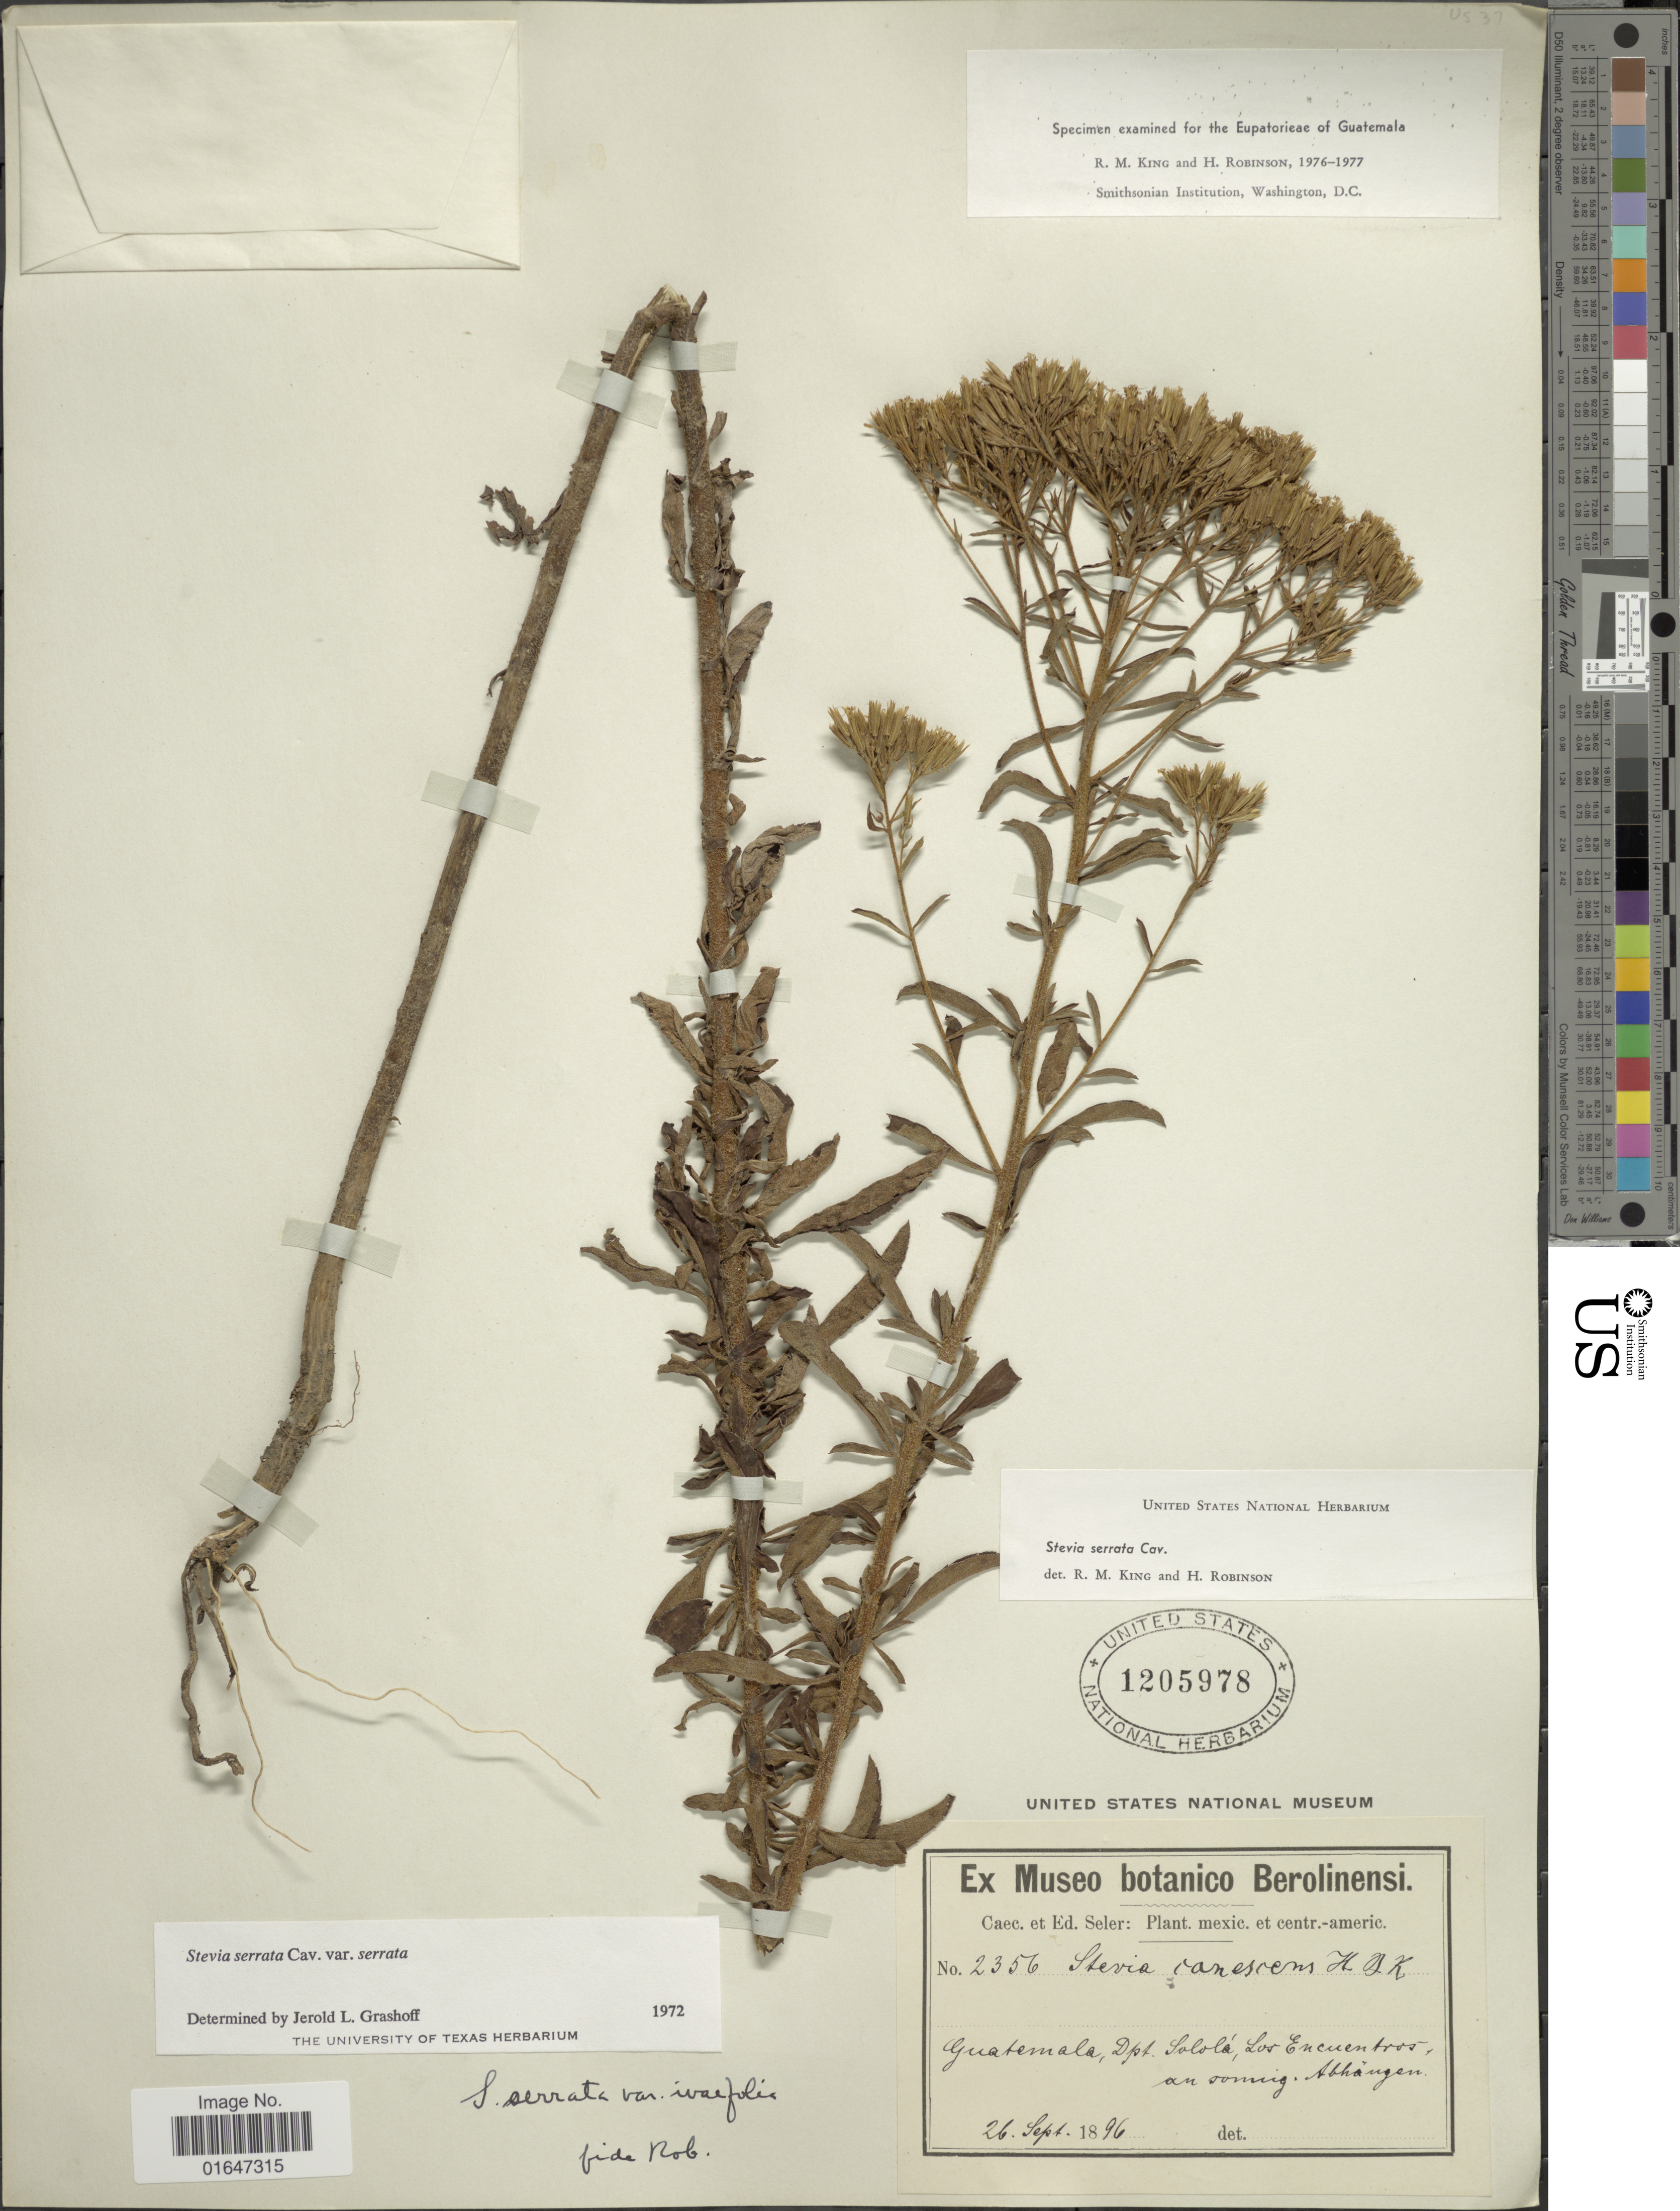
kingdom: Plantae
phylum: Tracheophyta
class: Magnoliopsida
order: Asterales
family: Asteraceae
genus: Stevia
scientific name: Stevia serrata var. serrata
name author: Cav.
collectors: C. Seler & E. G. Seler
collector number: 2356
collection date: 1896-09-26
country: Guatemala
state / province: Sololá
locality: Los Encuentros, an sonnig Abhangen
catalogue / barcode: US 1205978